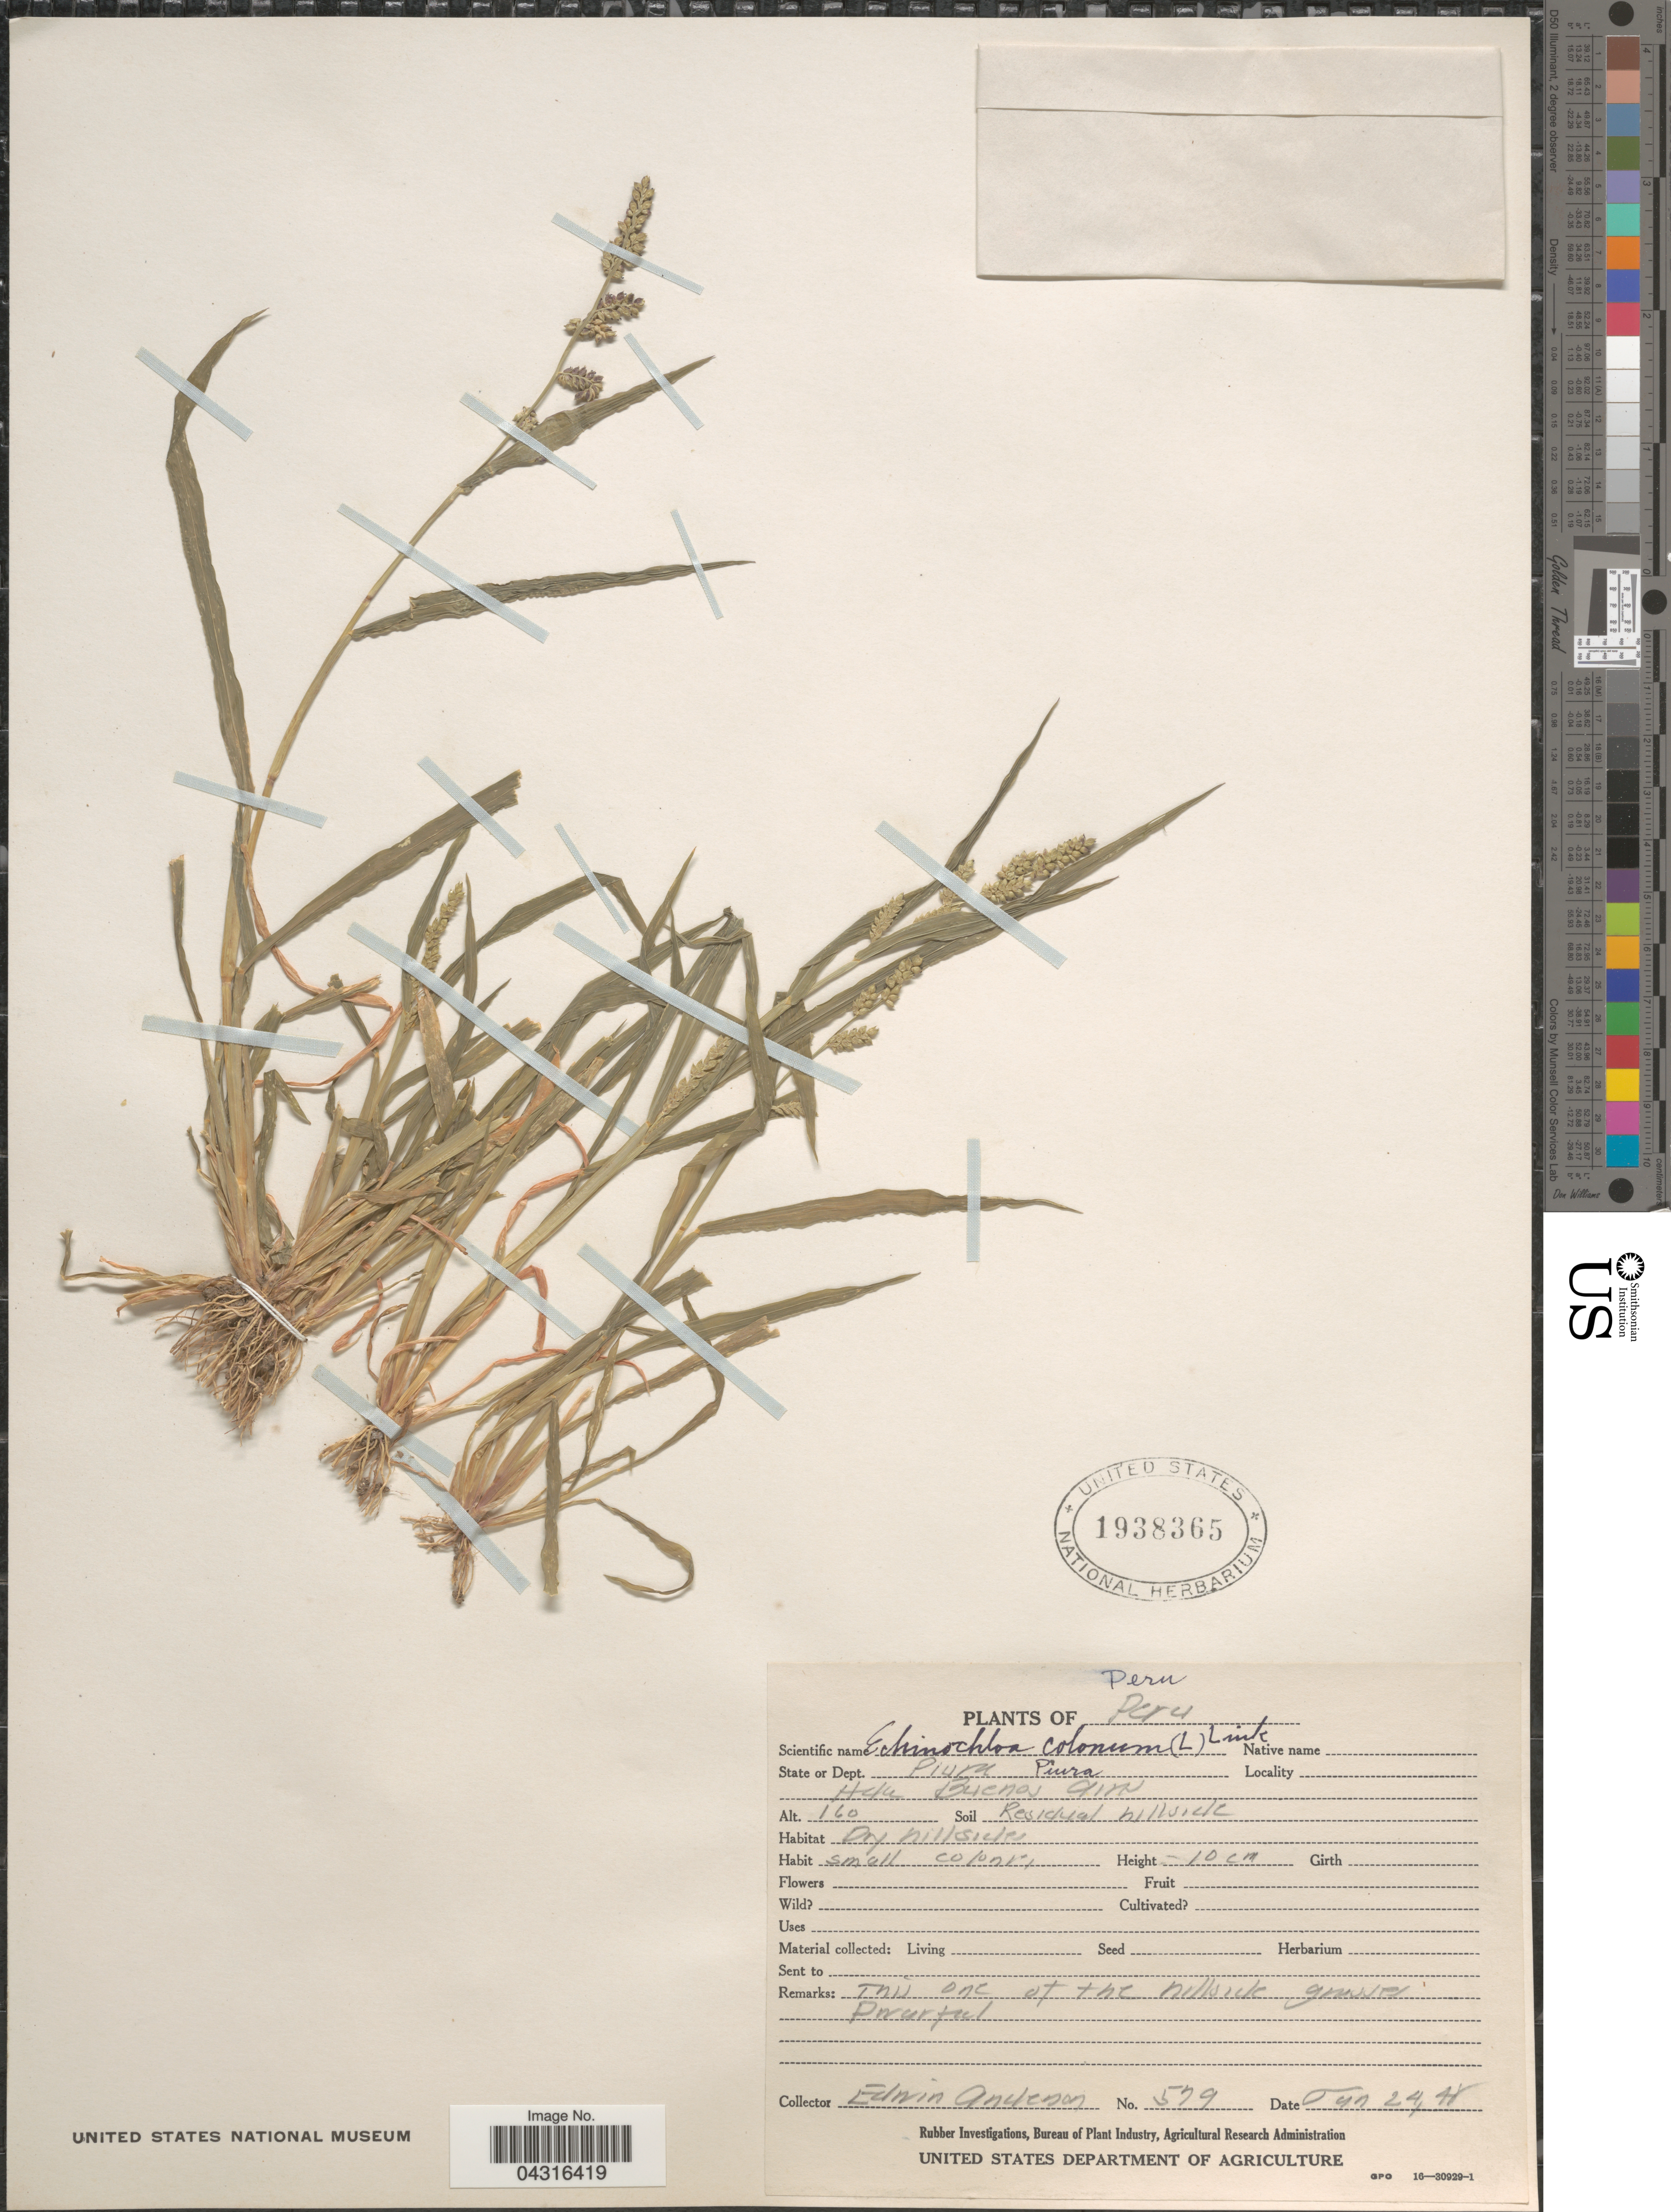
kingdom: Plantae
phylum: Tracheophyta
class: Liliopsida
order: Poales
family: Poaceae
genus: Echinochloa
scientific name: Echinochloa colona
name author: (L.) Link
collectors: E. Anderson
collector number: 579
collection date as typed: Transcribed d/m/y: 24/6/48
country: Peru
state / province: Piura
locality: State or Dept. Piura. Hda. Buenos Aires.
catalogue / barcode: US 1938365